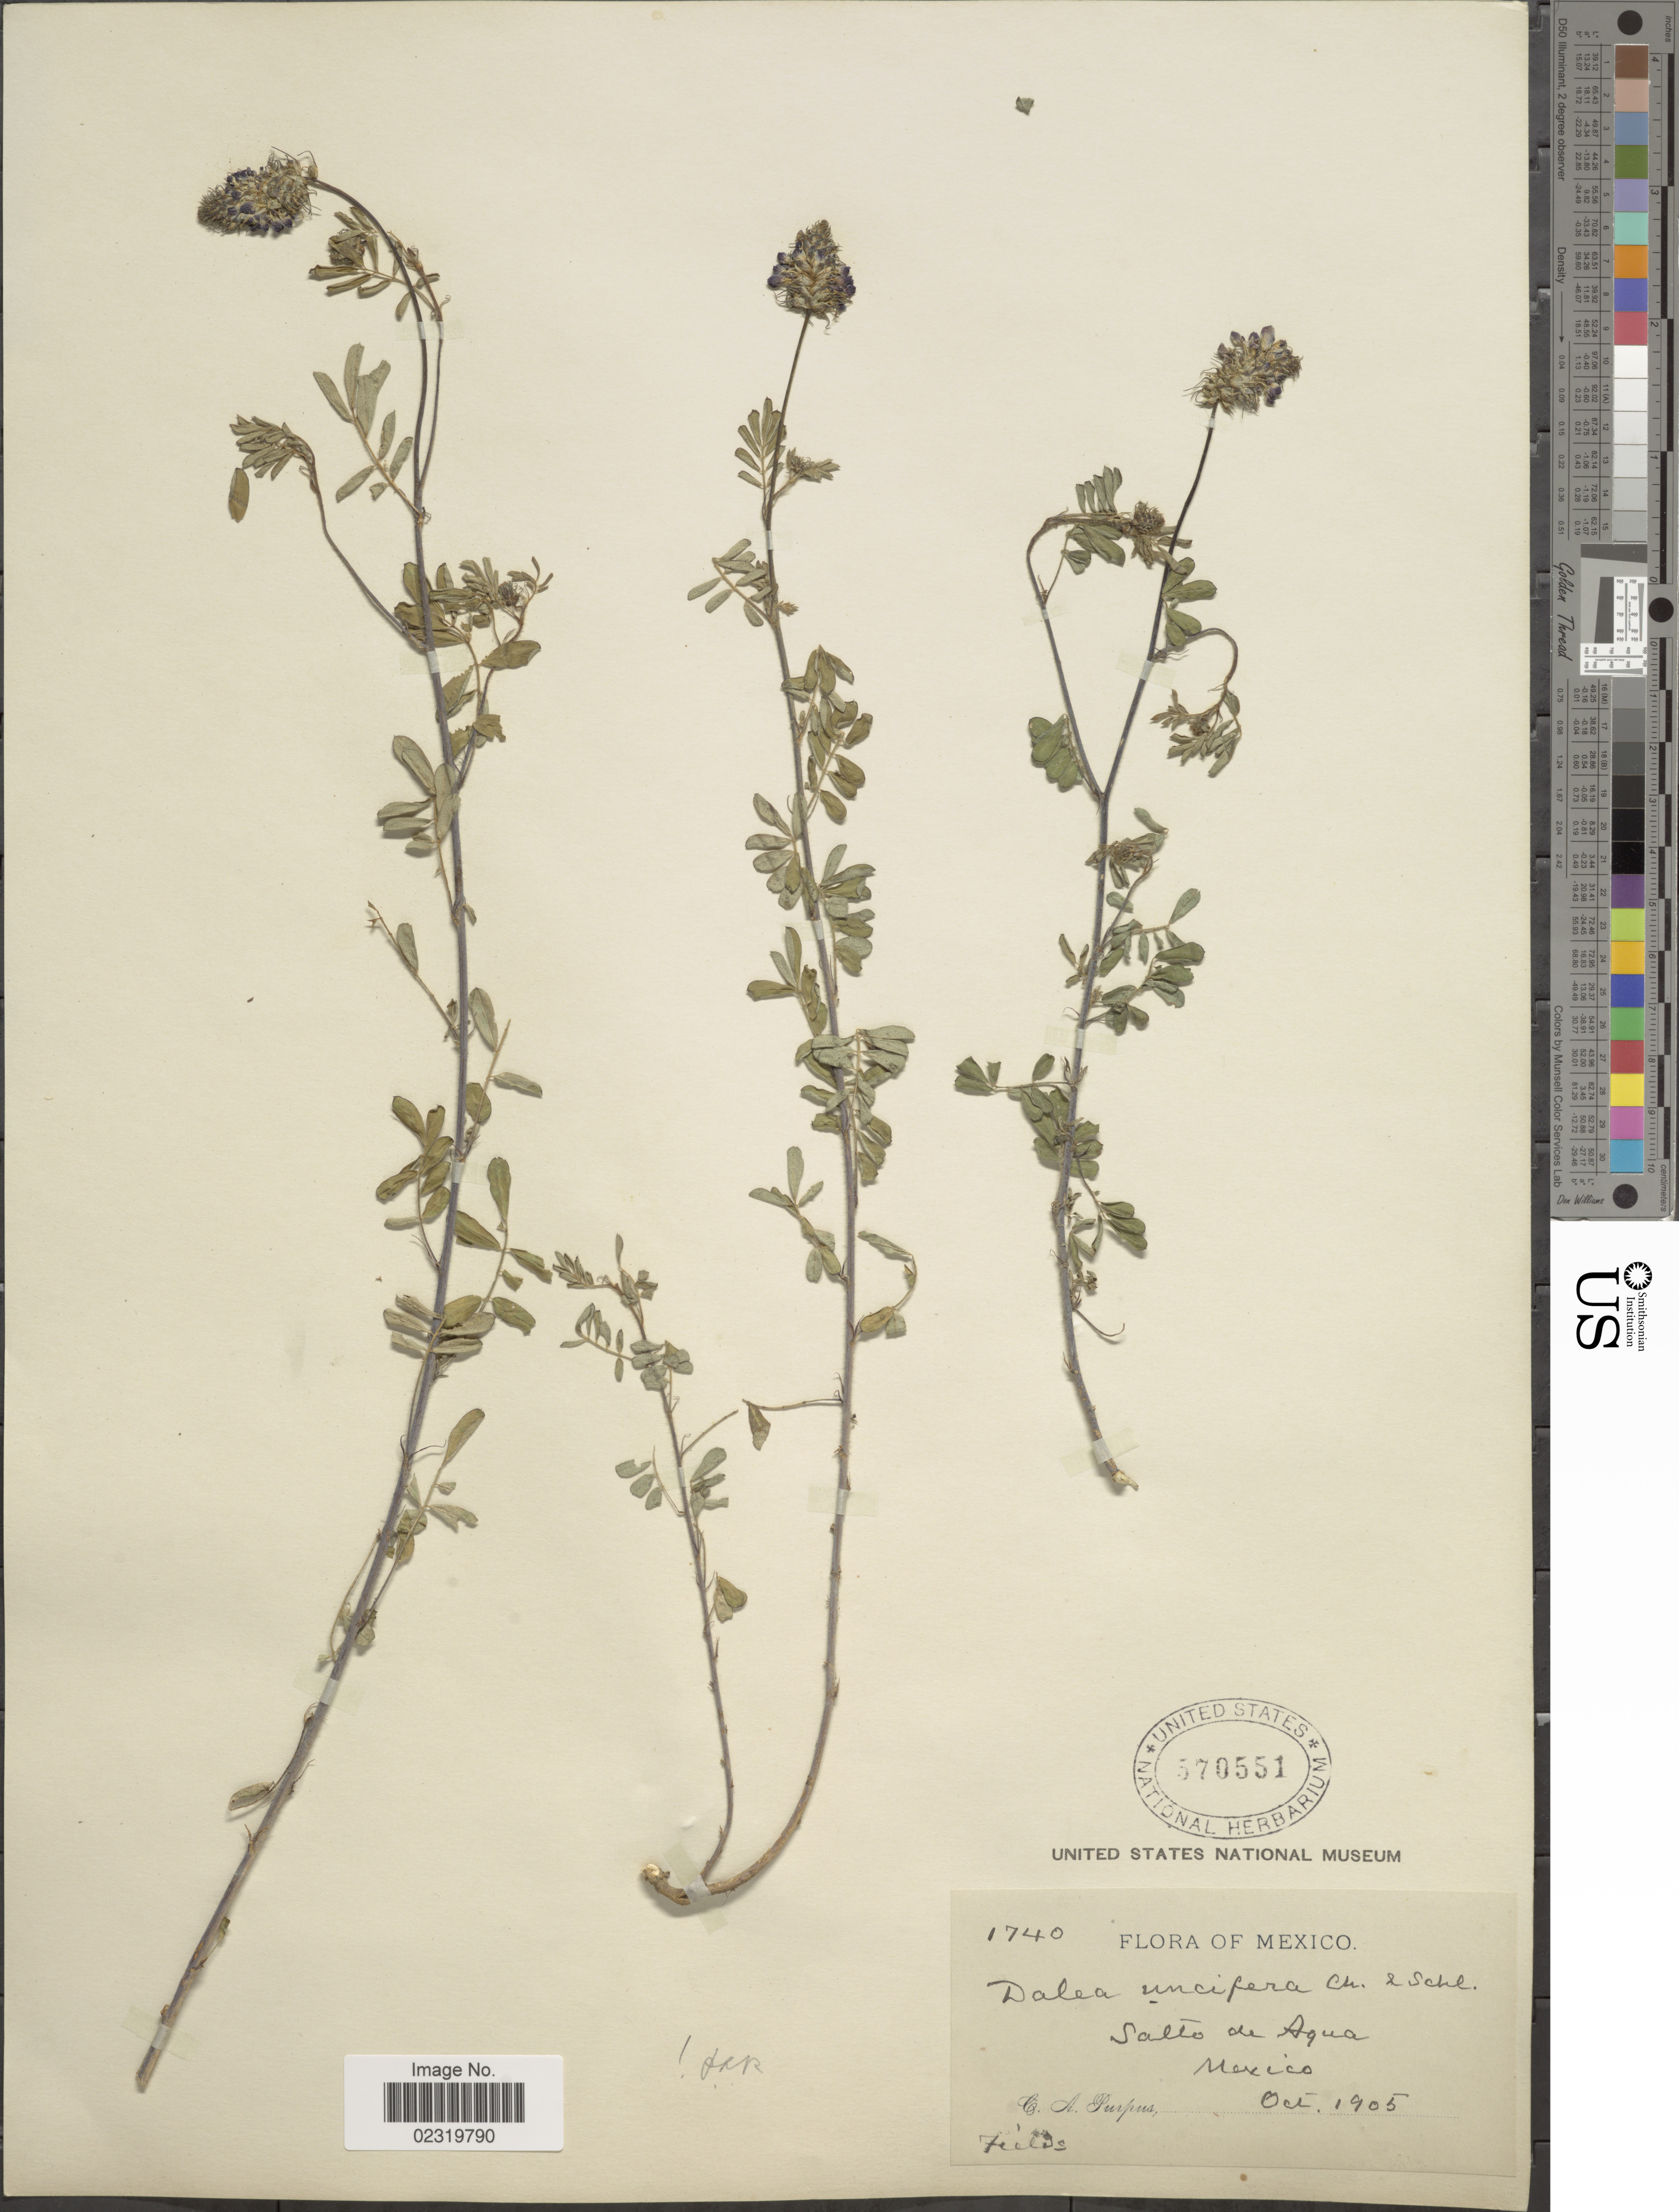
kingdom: Plantae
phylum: Tracheophyta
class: Magnoliopsida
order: Fabales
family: Fabaceae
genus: Dalea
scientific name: Dalea obovatifolia var. obovatifolia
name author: Ortega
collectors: C. A. Purpus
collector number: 1740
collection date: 1905-10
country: Mexico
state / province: México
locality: Salta de Aqua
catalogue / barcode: US 570551